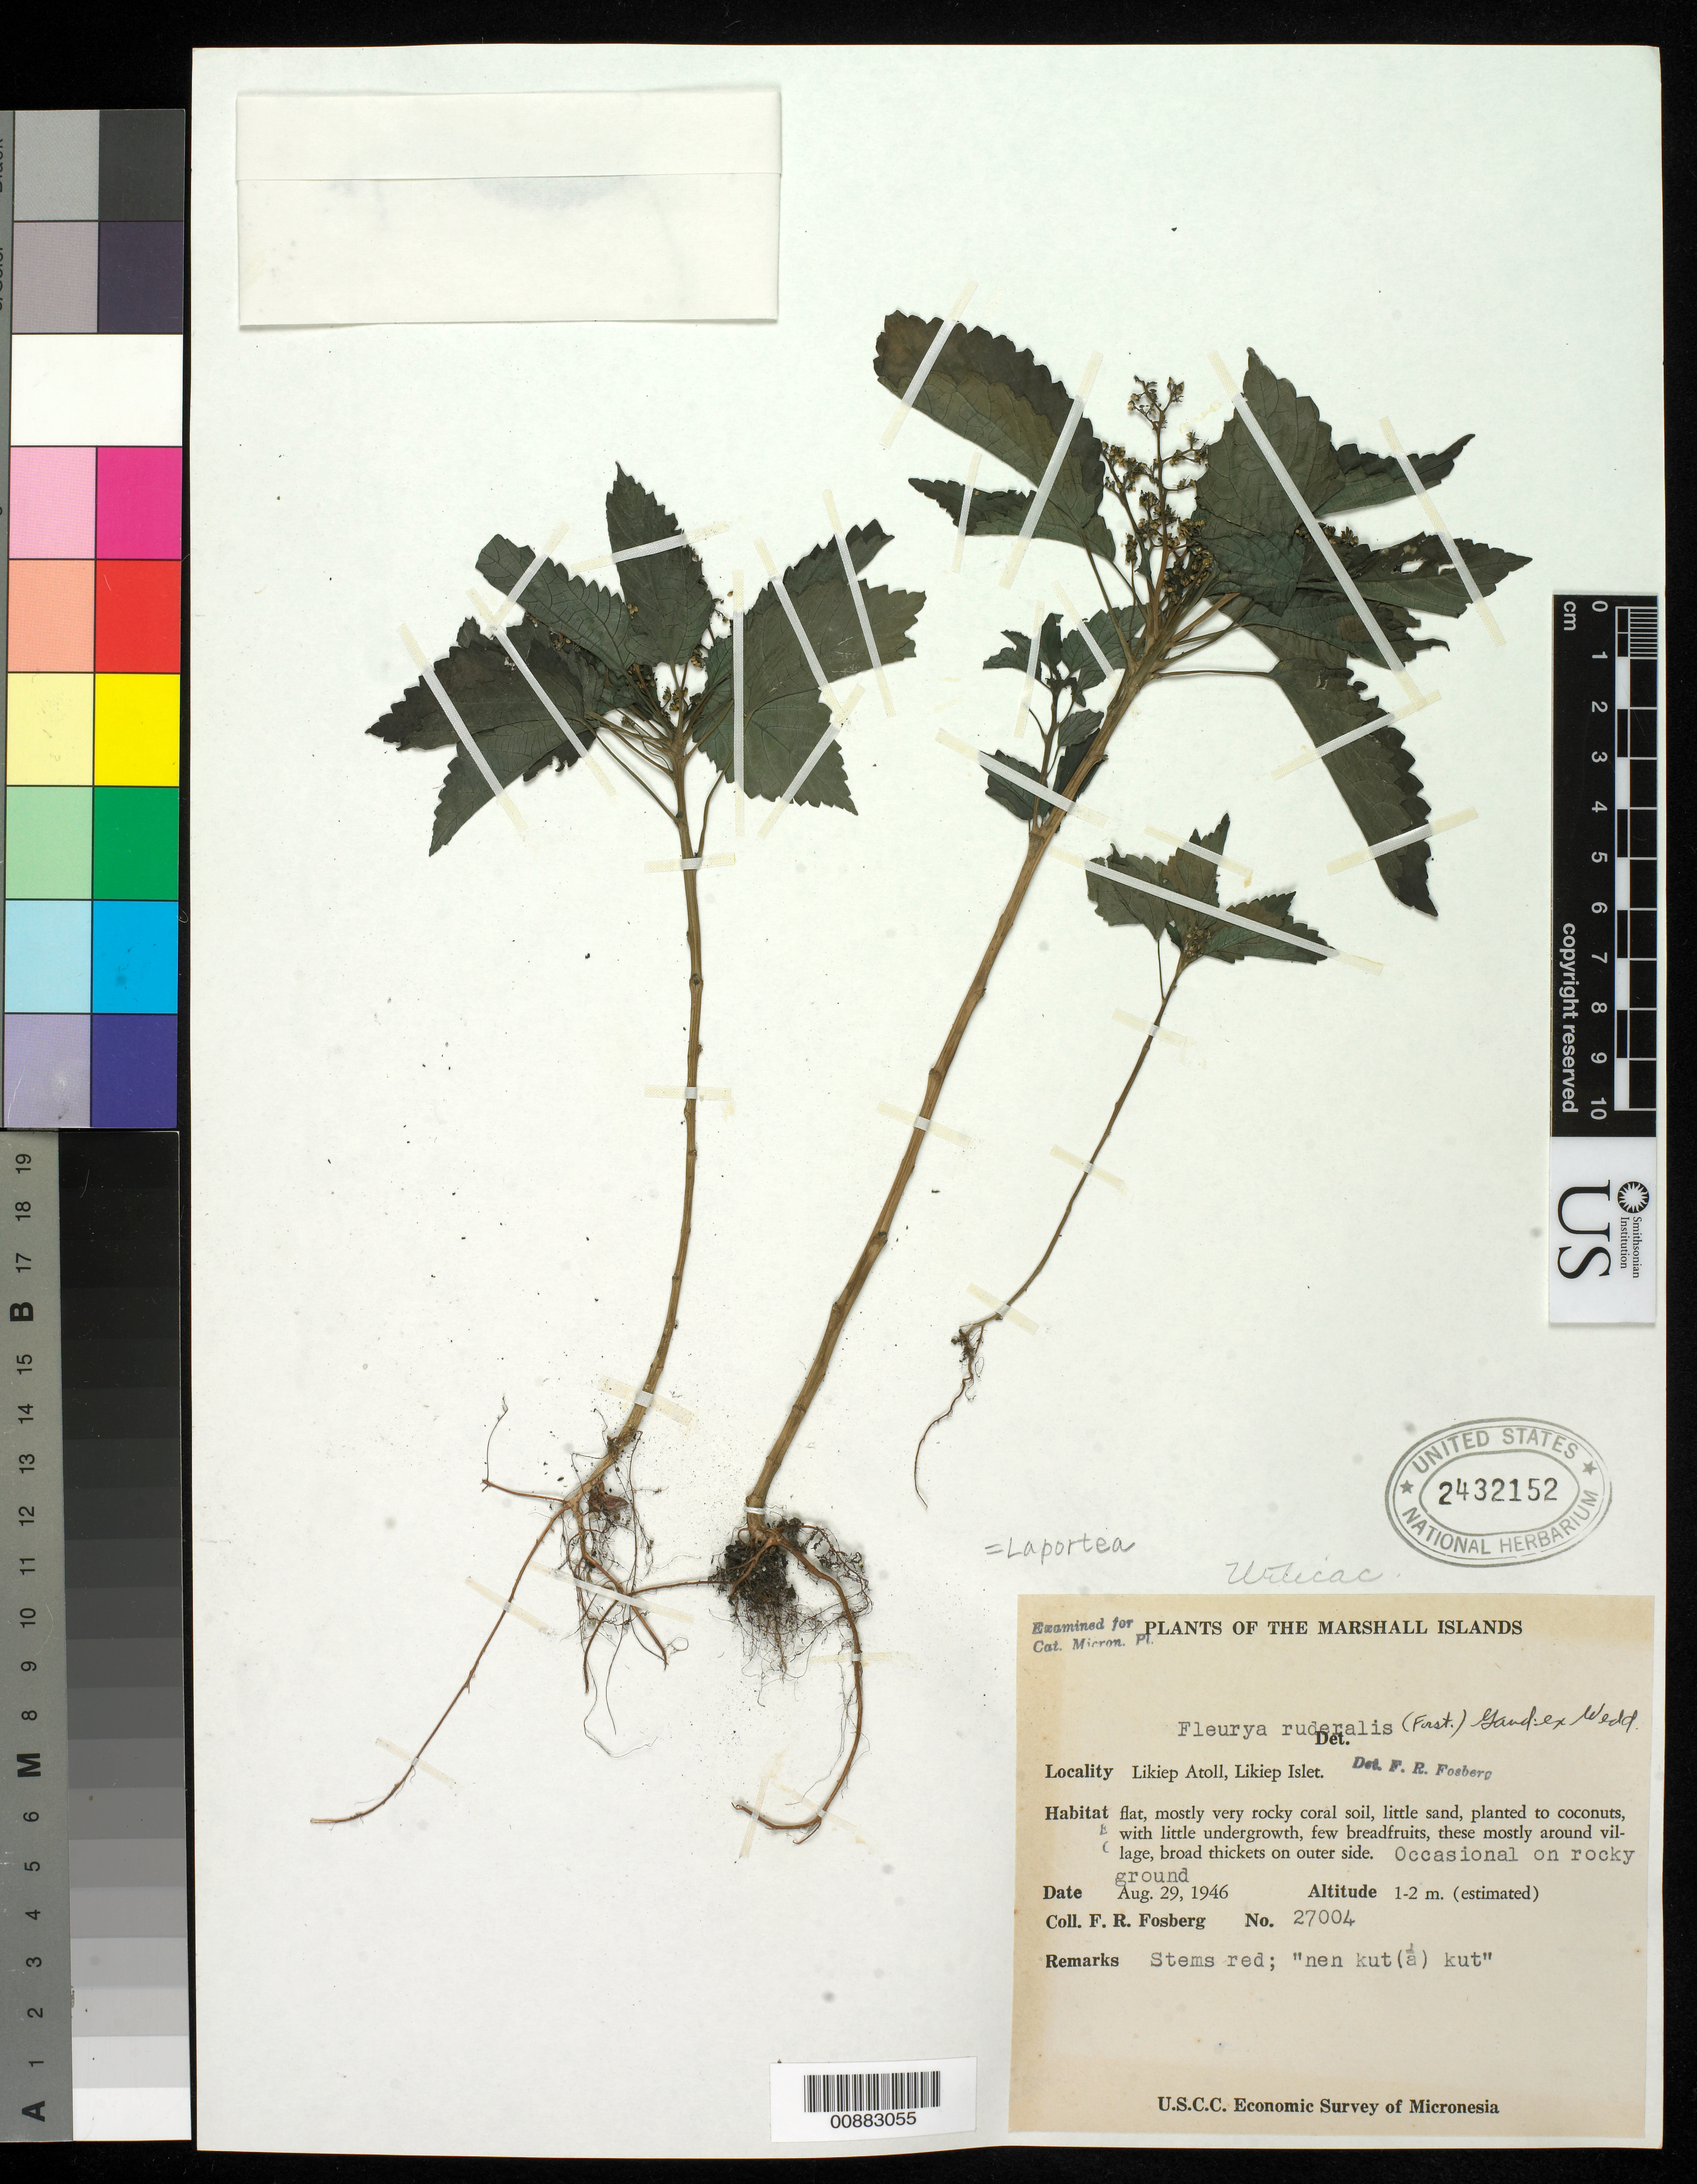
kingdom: Plantae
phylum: Tracheophyta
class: Magnoliopsida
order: Rosales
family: Urticaceae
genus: Laportea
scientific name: Laportea ruderalis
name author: (G. Forst.) Chew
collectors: F. R. Fosberg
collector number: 27004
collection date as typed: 29 Aug 1946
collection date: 1946-08-29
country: Marshall Islands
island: Likiep Atoll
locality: Likiep Islet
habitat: flat, mostly very rocky coral soil, little sand, planted to coconuts, with little undergrowth, few breadfruits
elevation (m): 1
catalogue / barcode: US 2432152